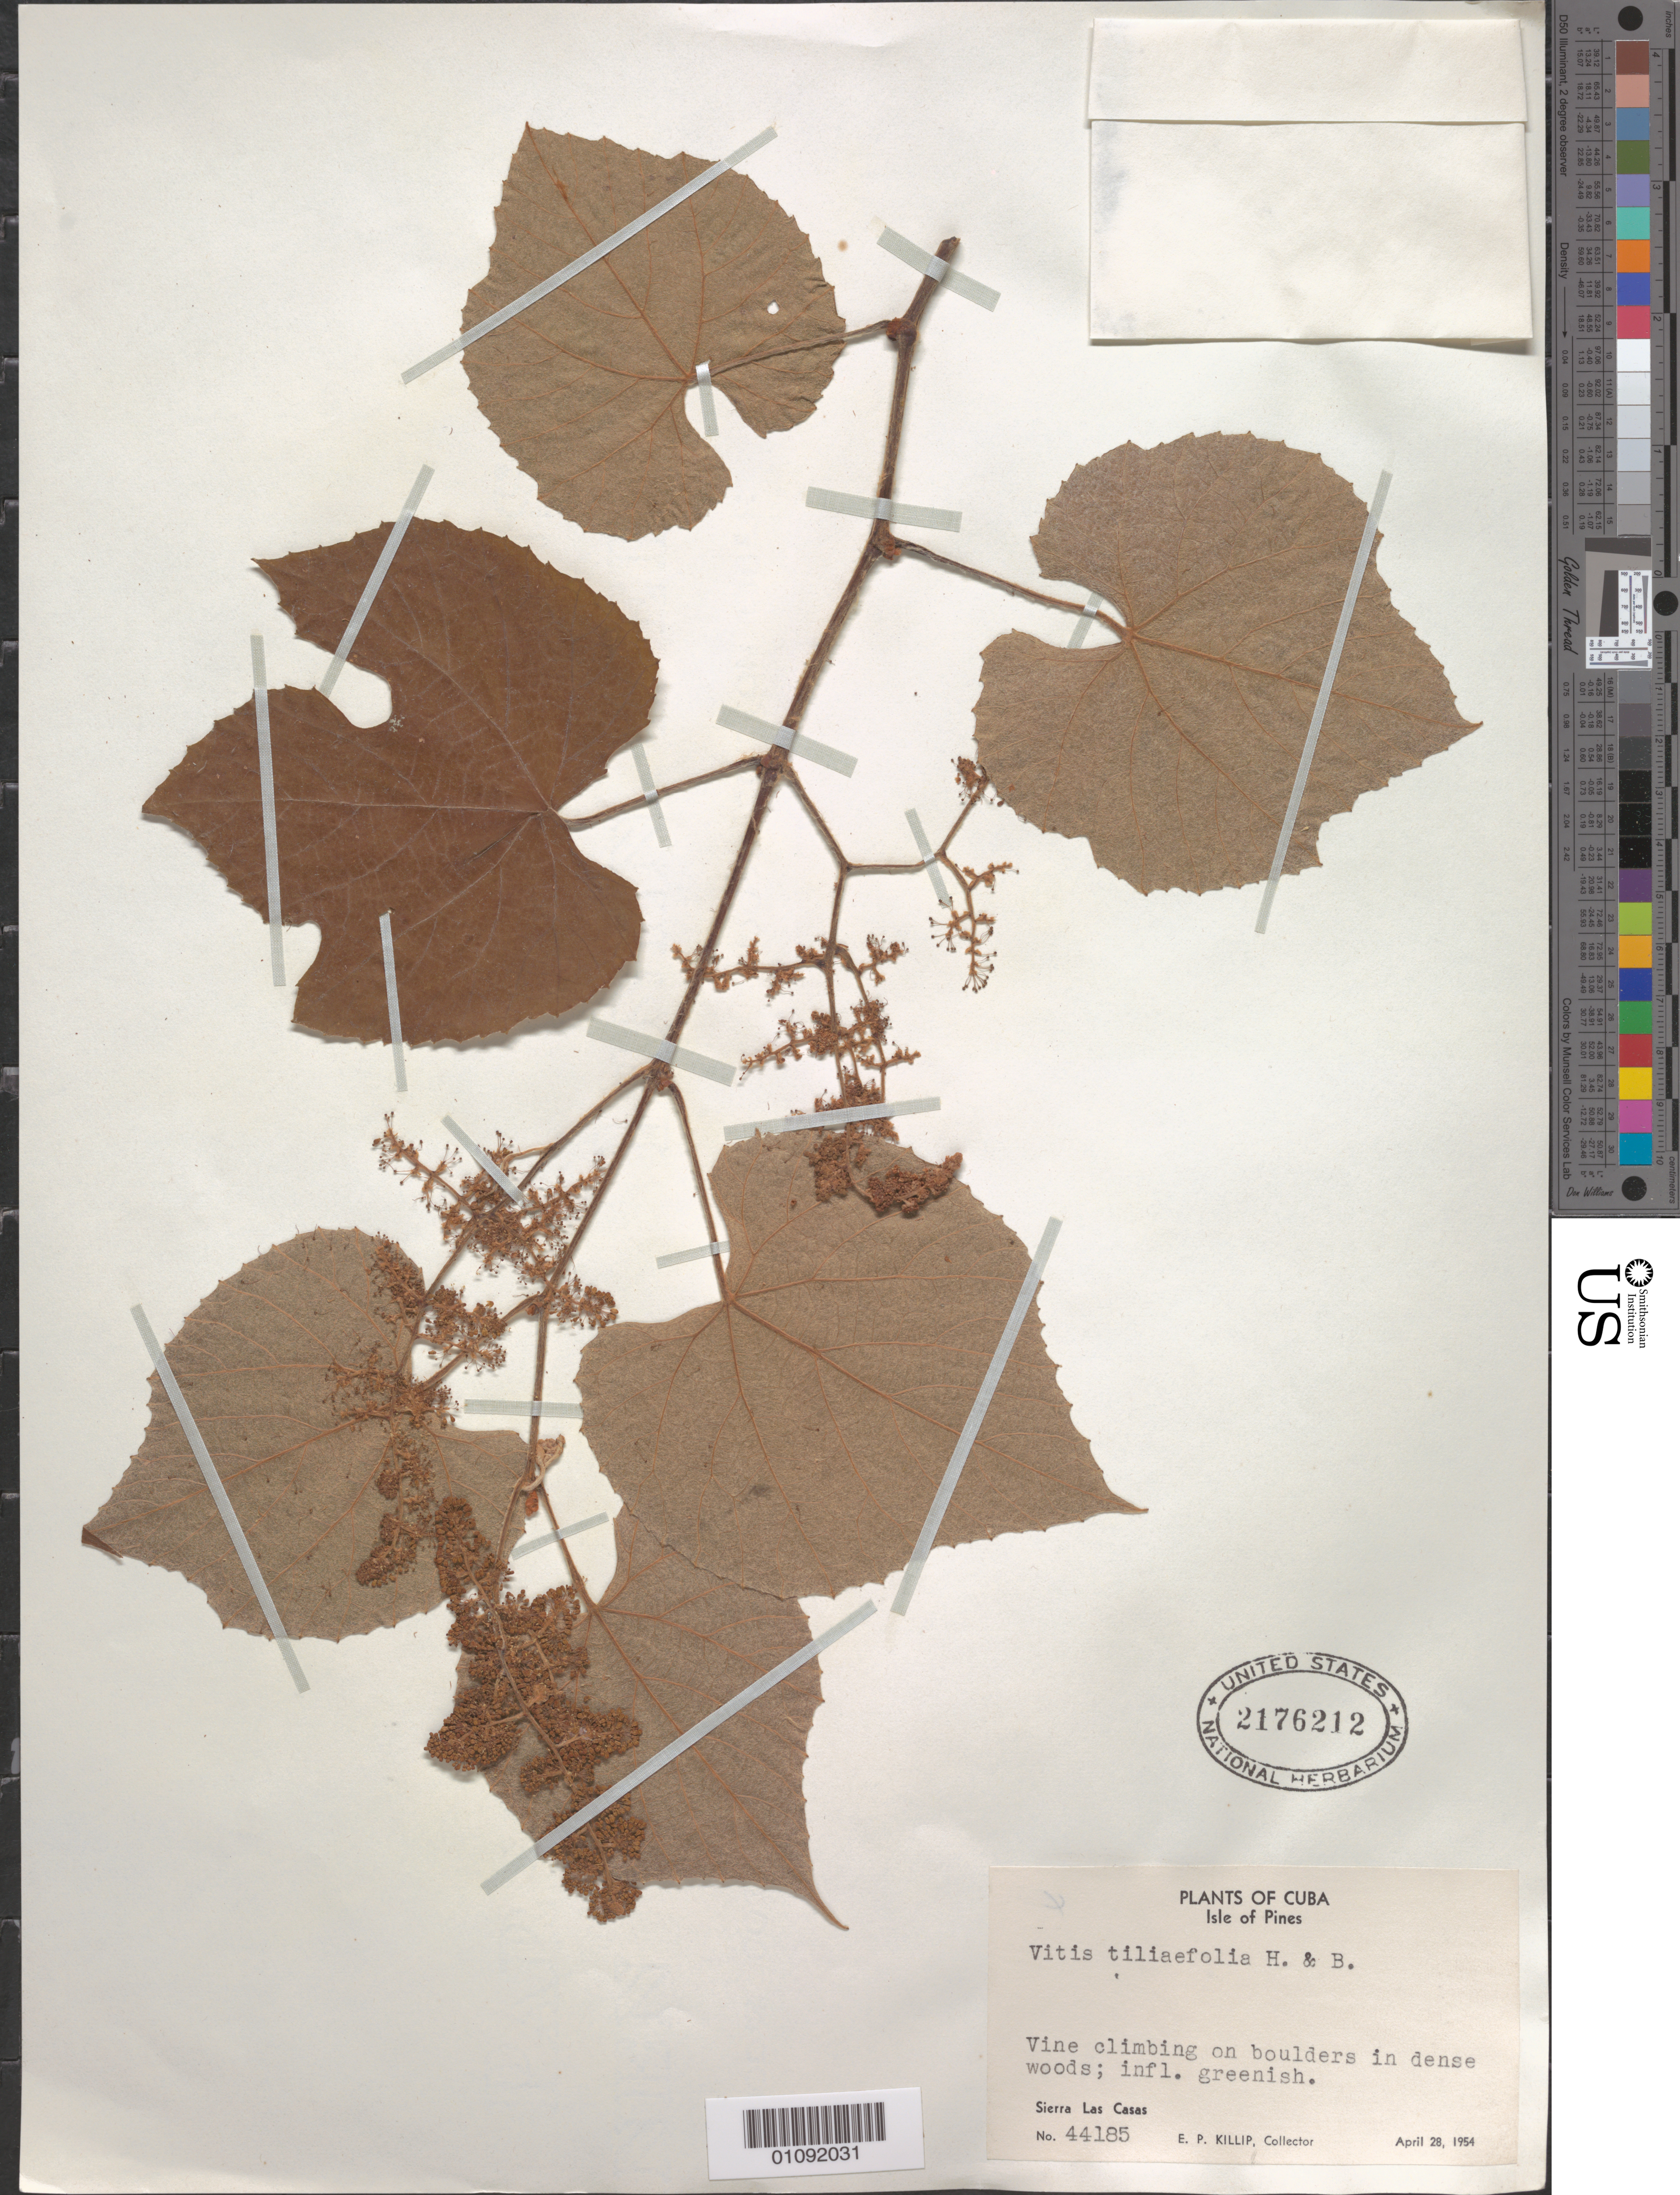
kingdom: Plantae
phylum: Tracheophyta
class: Magnoliopsida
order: Vitales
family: Vitaceae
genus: Vitis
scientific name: Vitis tiliifolia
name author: Humb. & Bonpl. ex Schult.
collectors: E. P. Killip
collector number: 44185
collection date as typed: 28 Apr 1954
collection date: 1954-04-28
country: Cuba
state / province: Isla de La Juventud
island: Isla de la Juventud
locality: Sierra Las Casas Isle of Pines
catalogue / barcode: US 2176212